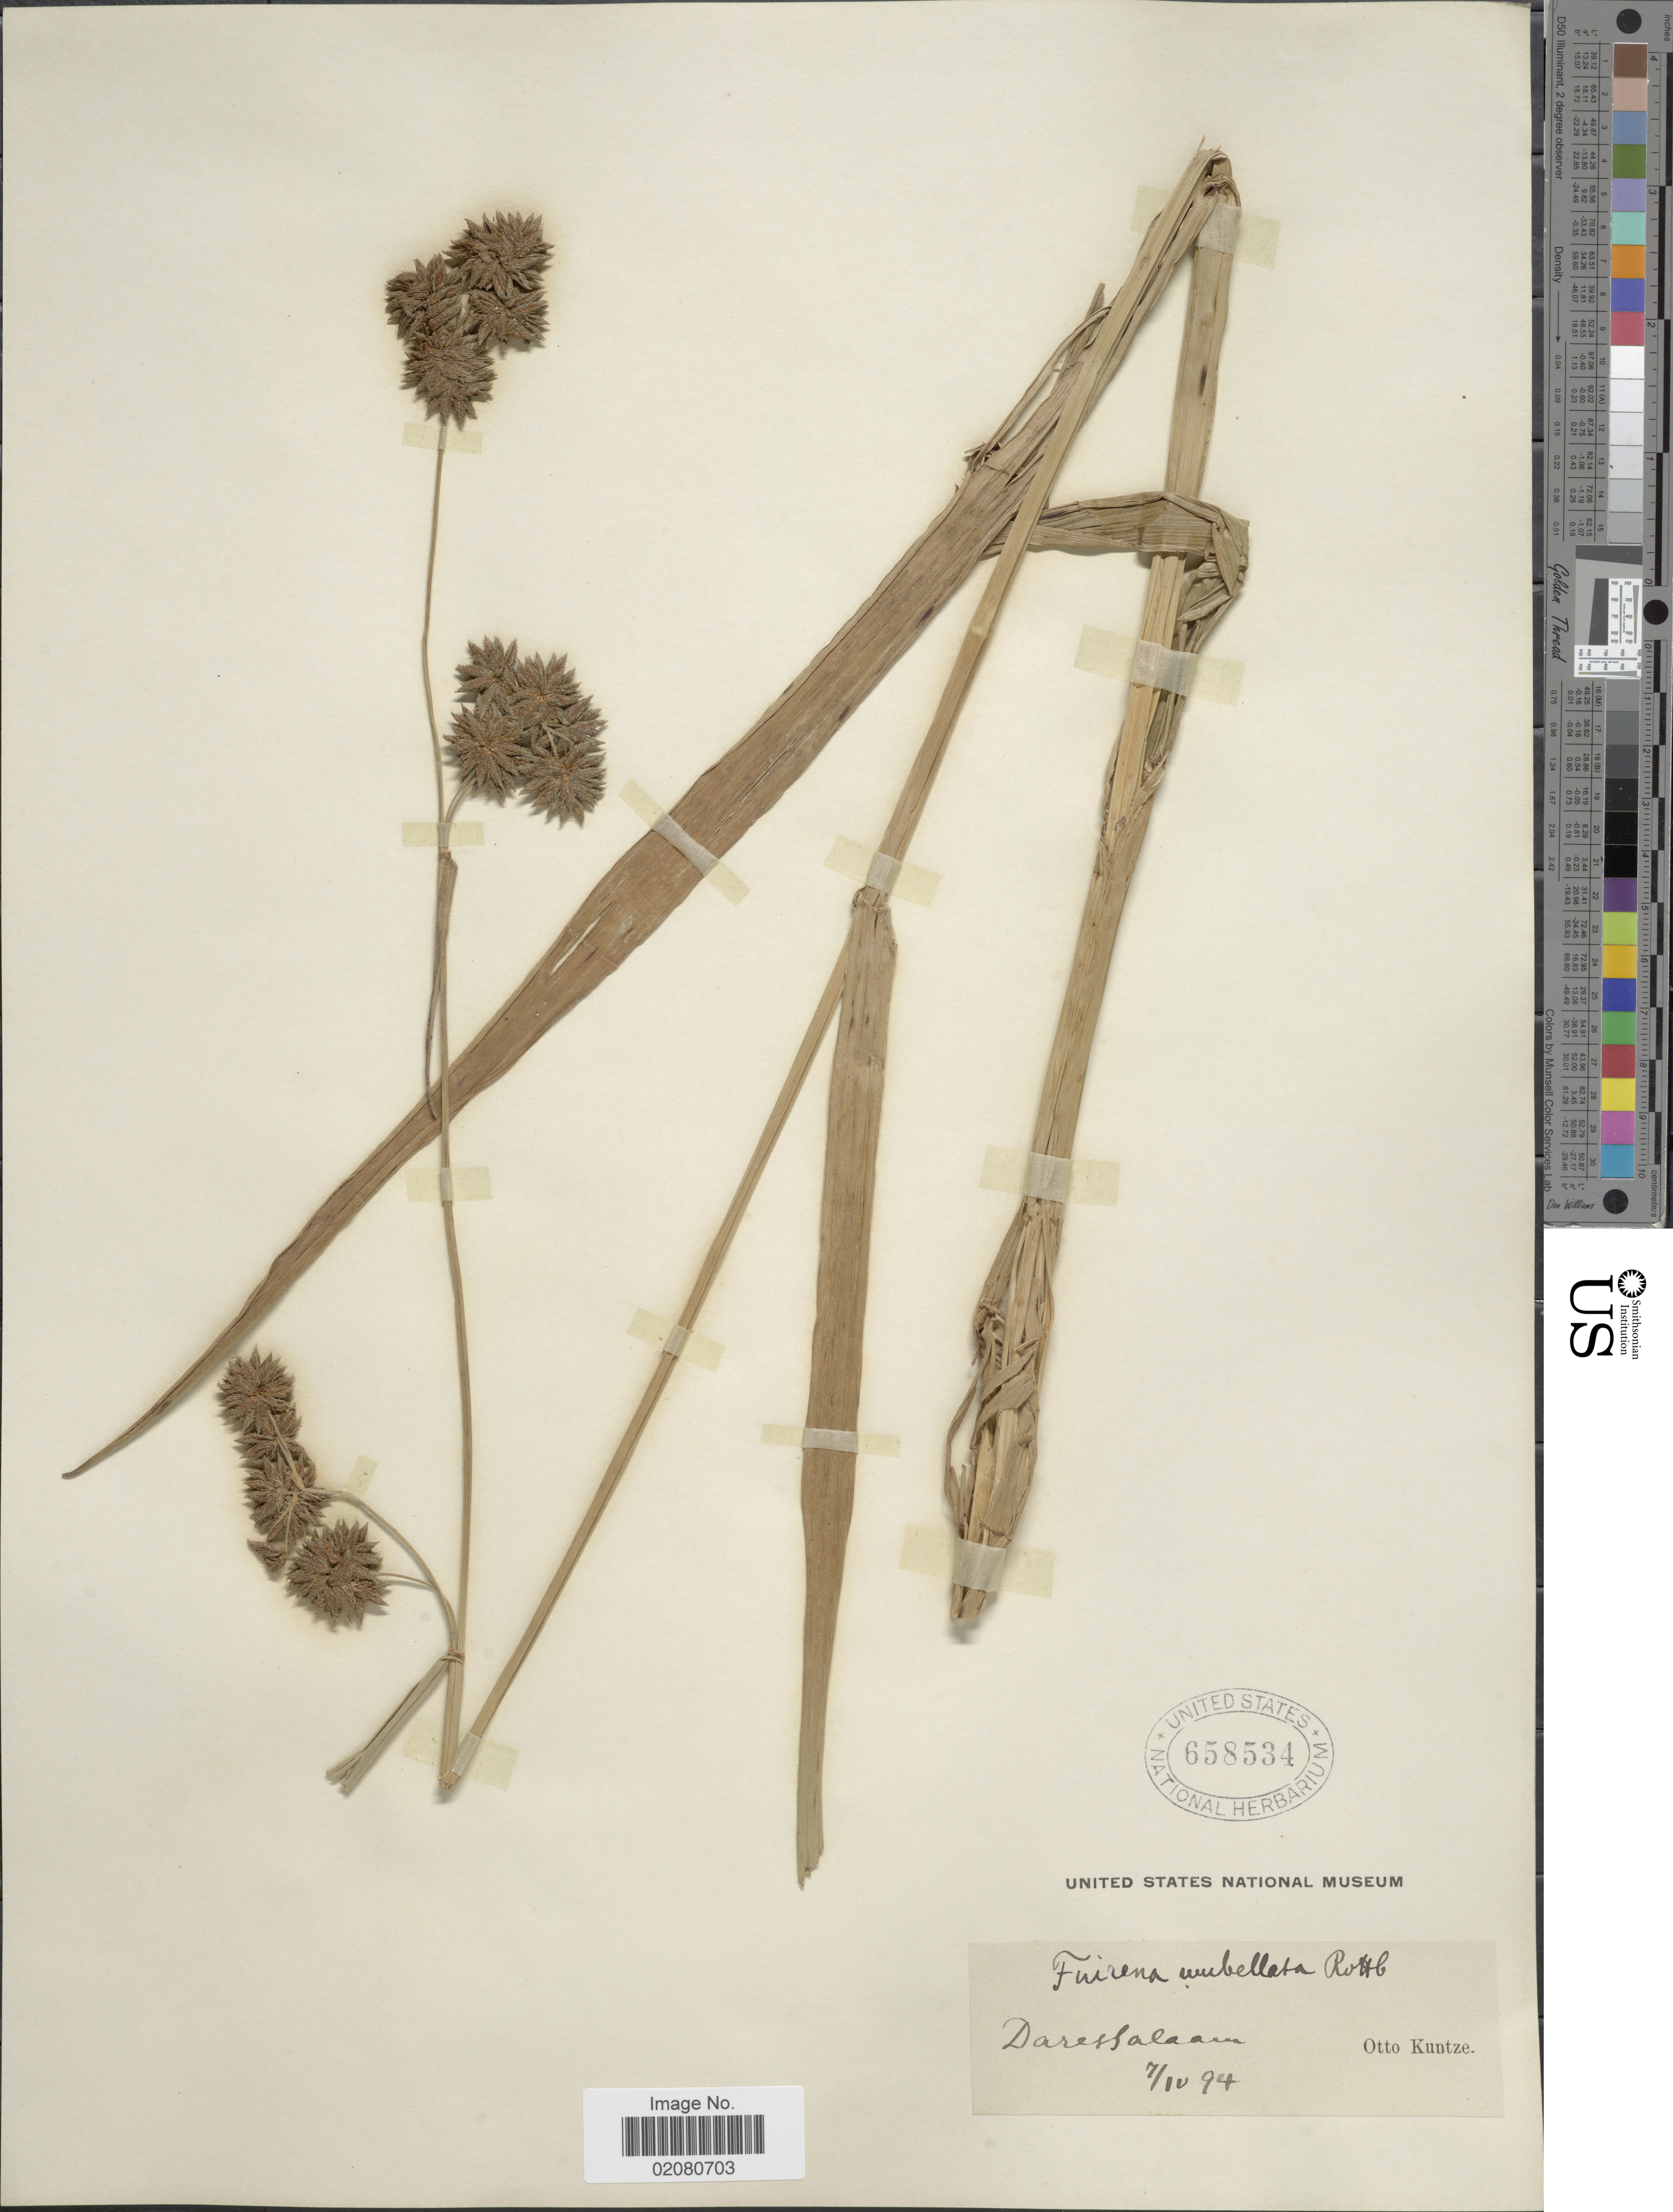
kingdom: Plantae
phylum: Tracheophyta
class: Liliopsida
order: Poales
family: Cyperaceae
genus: Fuirena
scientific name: Fuirena umbellata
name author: Rottb.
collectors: C.E.O. Kuntze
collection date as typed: Transcribed d/m/y: 7/4/94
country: Tanzania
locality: Dar-es Salaam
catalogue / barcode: US 658534